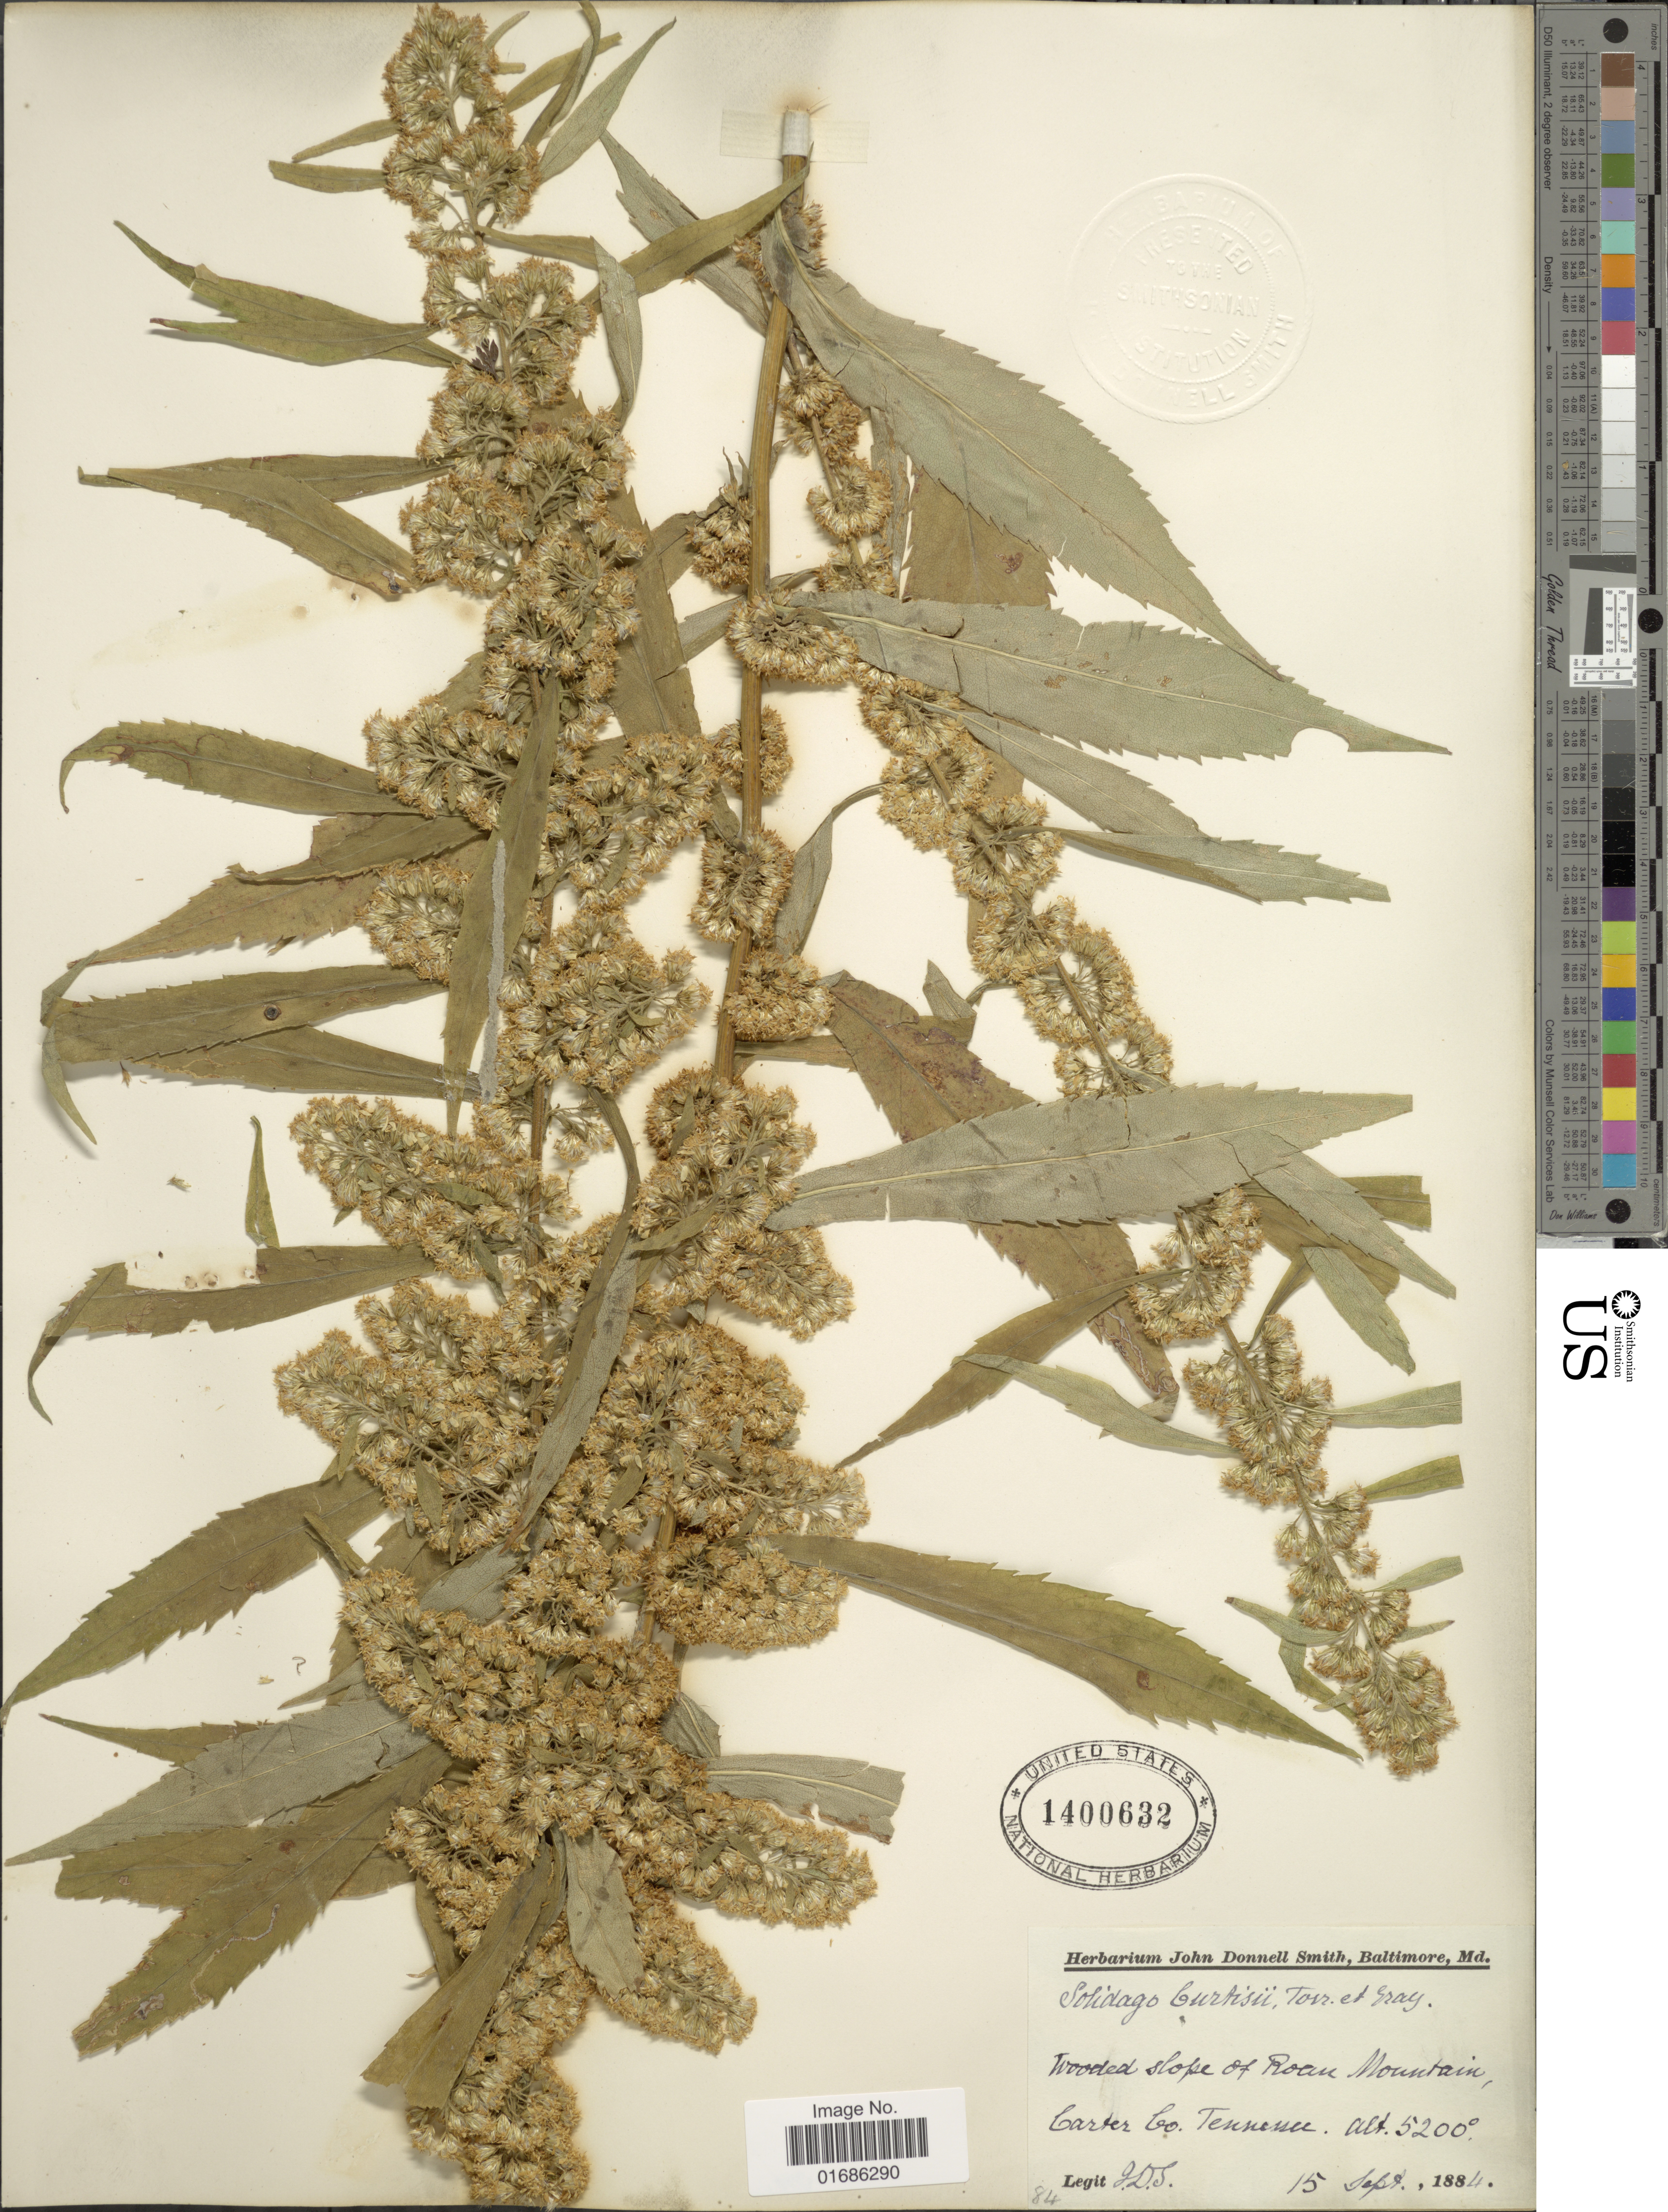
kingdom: Plantae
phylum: Tracheophyta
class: Magnoliopsida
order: Asterales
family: Asteraceae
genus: Solidago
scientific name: Solidago curtisii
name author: Torr. & A. Gray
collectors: J. Donnell Smith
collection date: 1884-09-15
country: United States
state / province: Tennessee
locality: Woode slope of Roan Mountain, Carter Co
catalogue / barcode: US 1400632